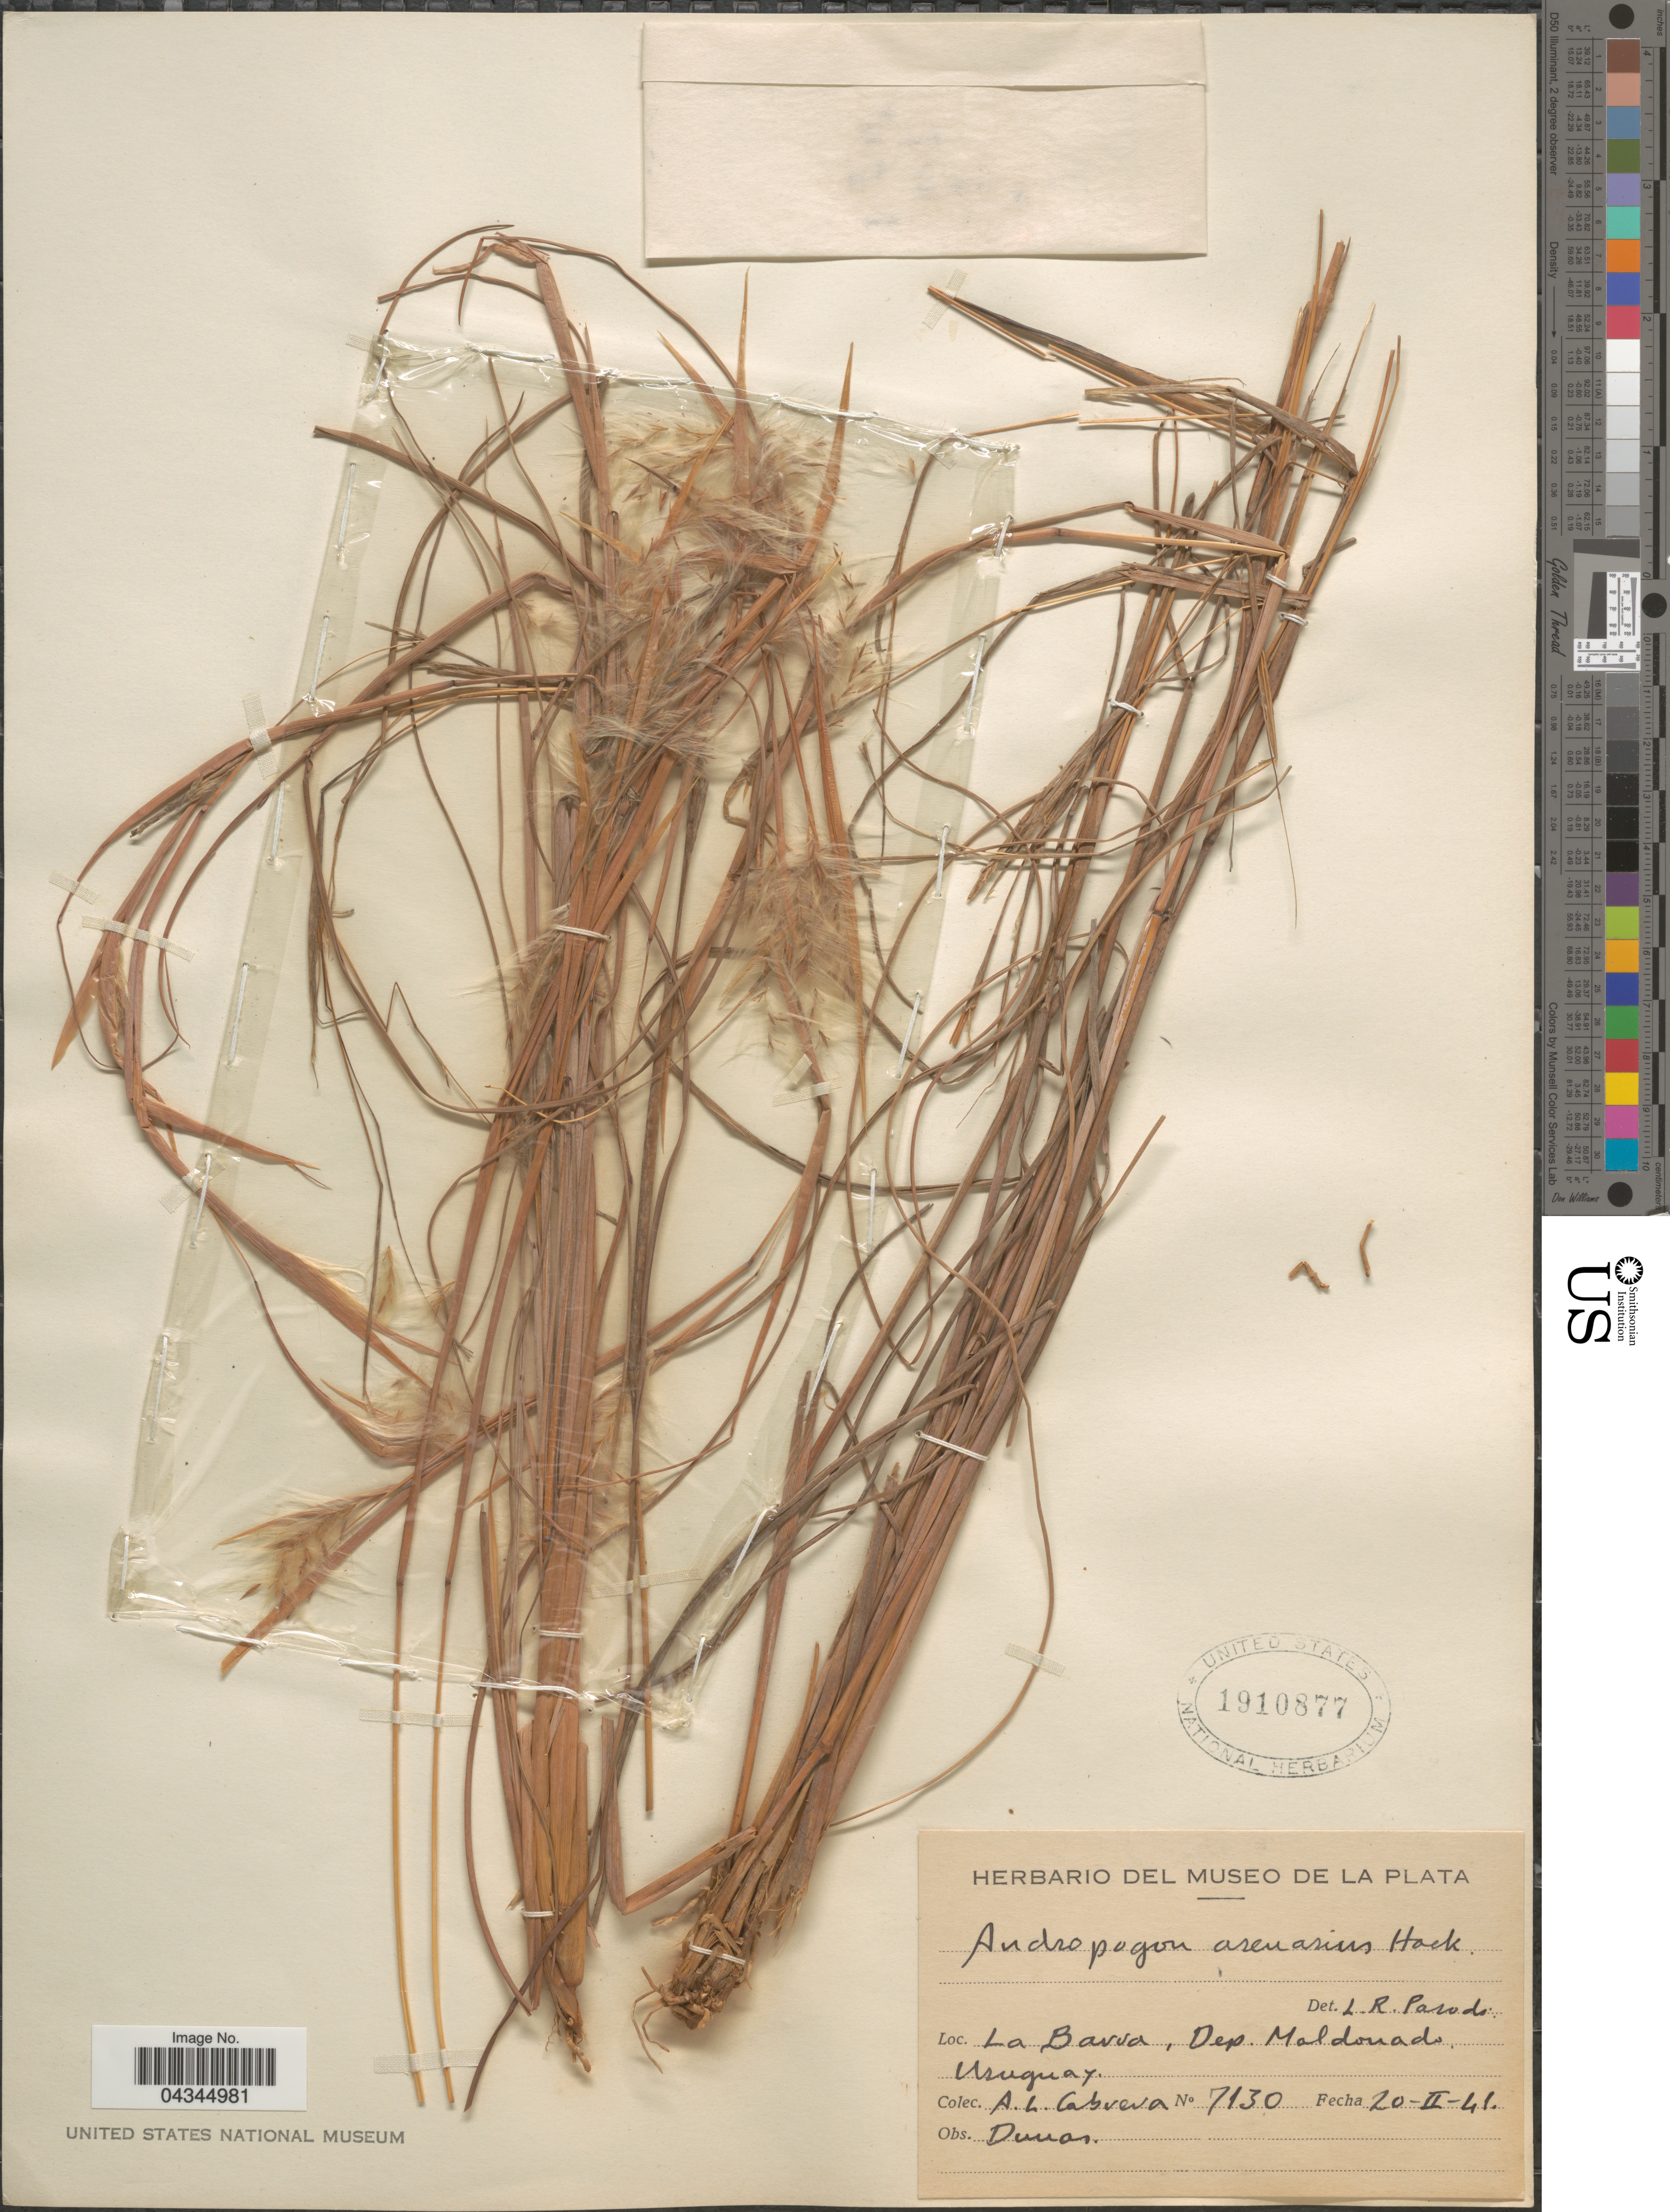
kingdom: Plantae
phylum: Tracheophyta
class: Liliopsida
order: Poales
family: Poaceae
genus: Andropogon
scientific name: Andropogon arenarius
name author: Hack.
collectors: A. L. Cabrera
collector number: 7130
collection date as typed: Transcribed d/m/y: 20/2/41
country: Uruguay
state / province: Maldonado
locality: La Barra, Dep. Maldonado.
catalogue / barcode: US 1910877